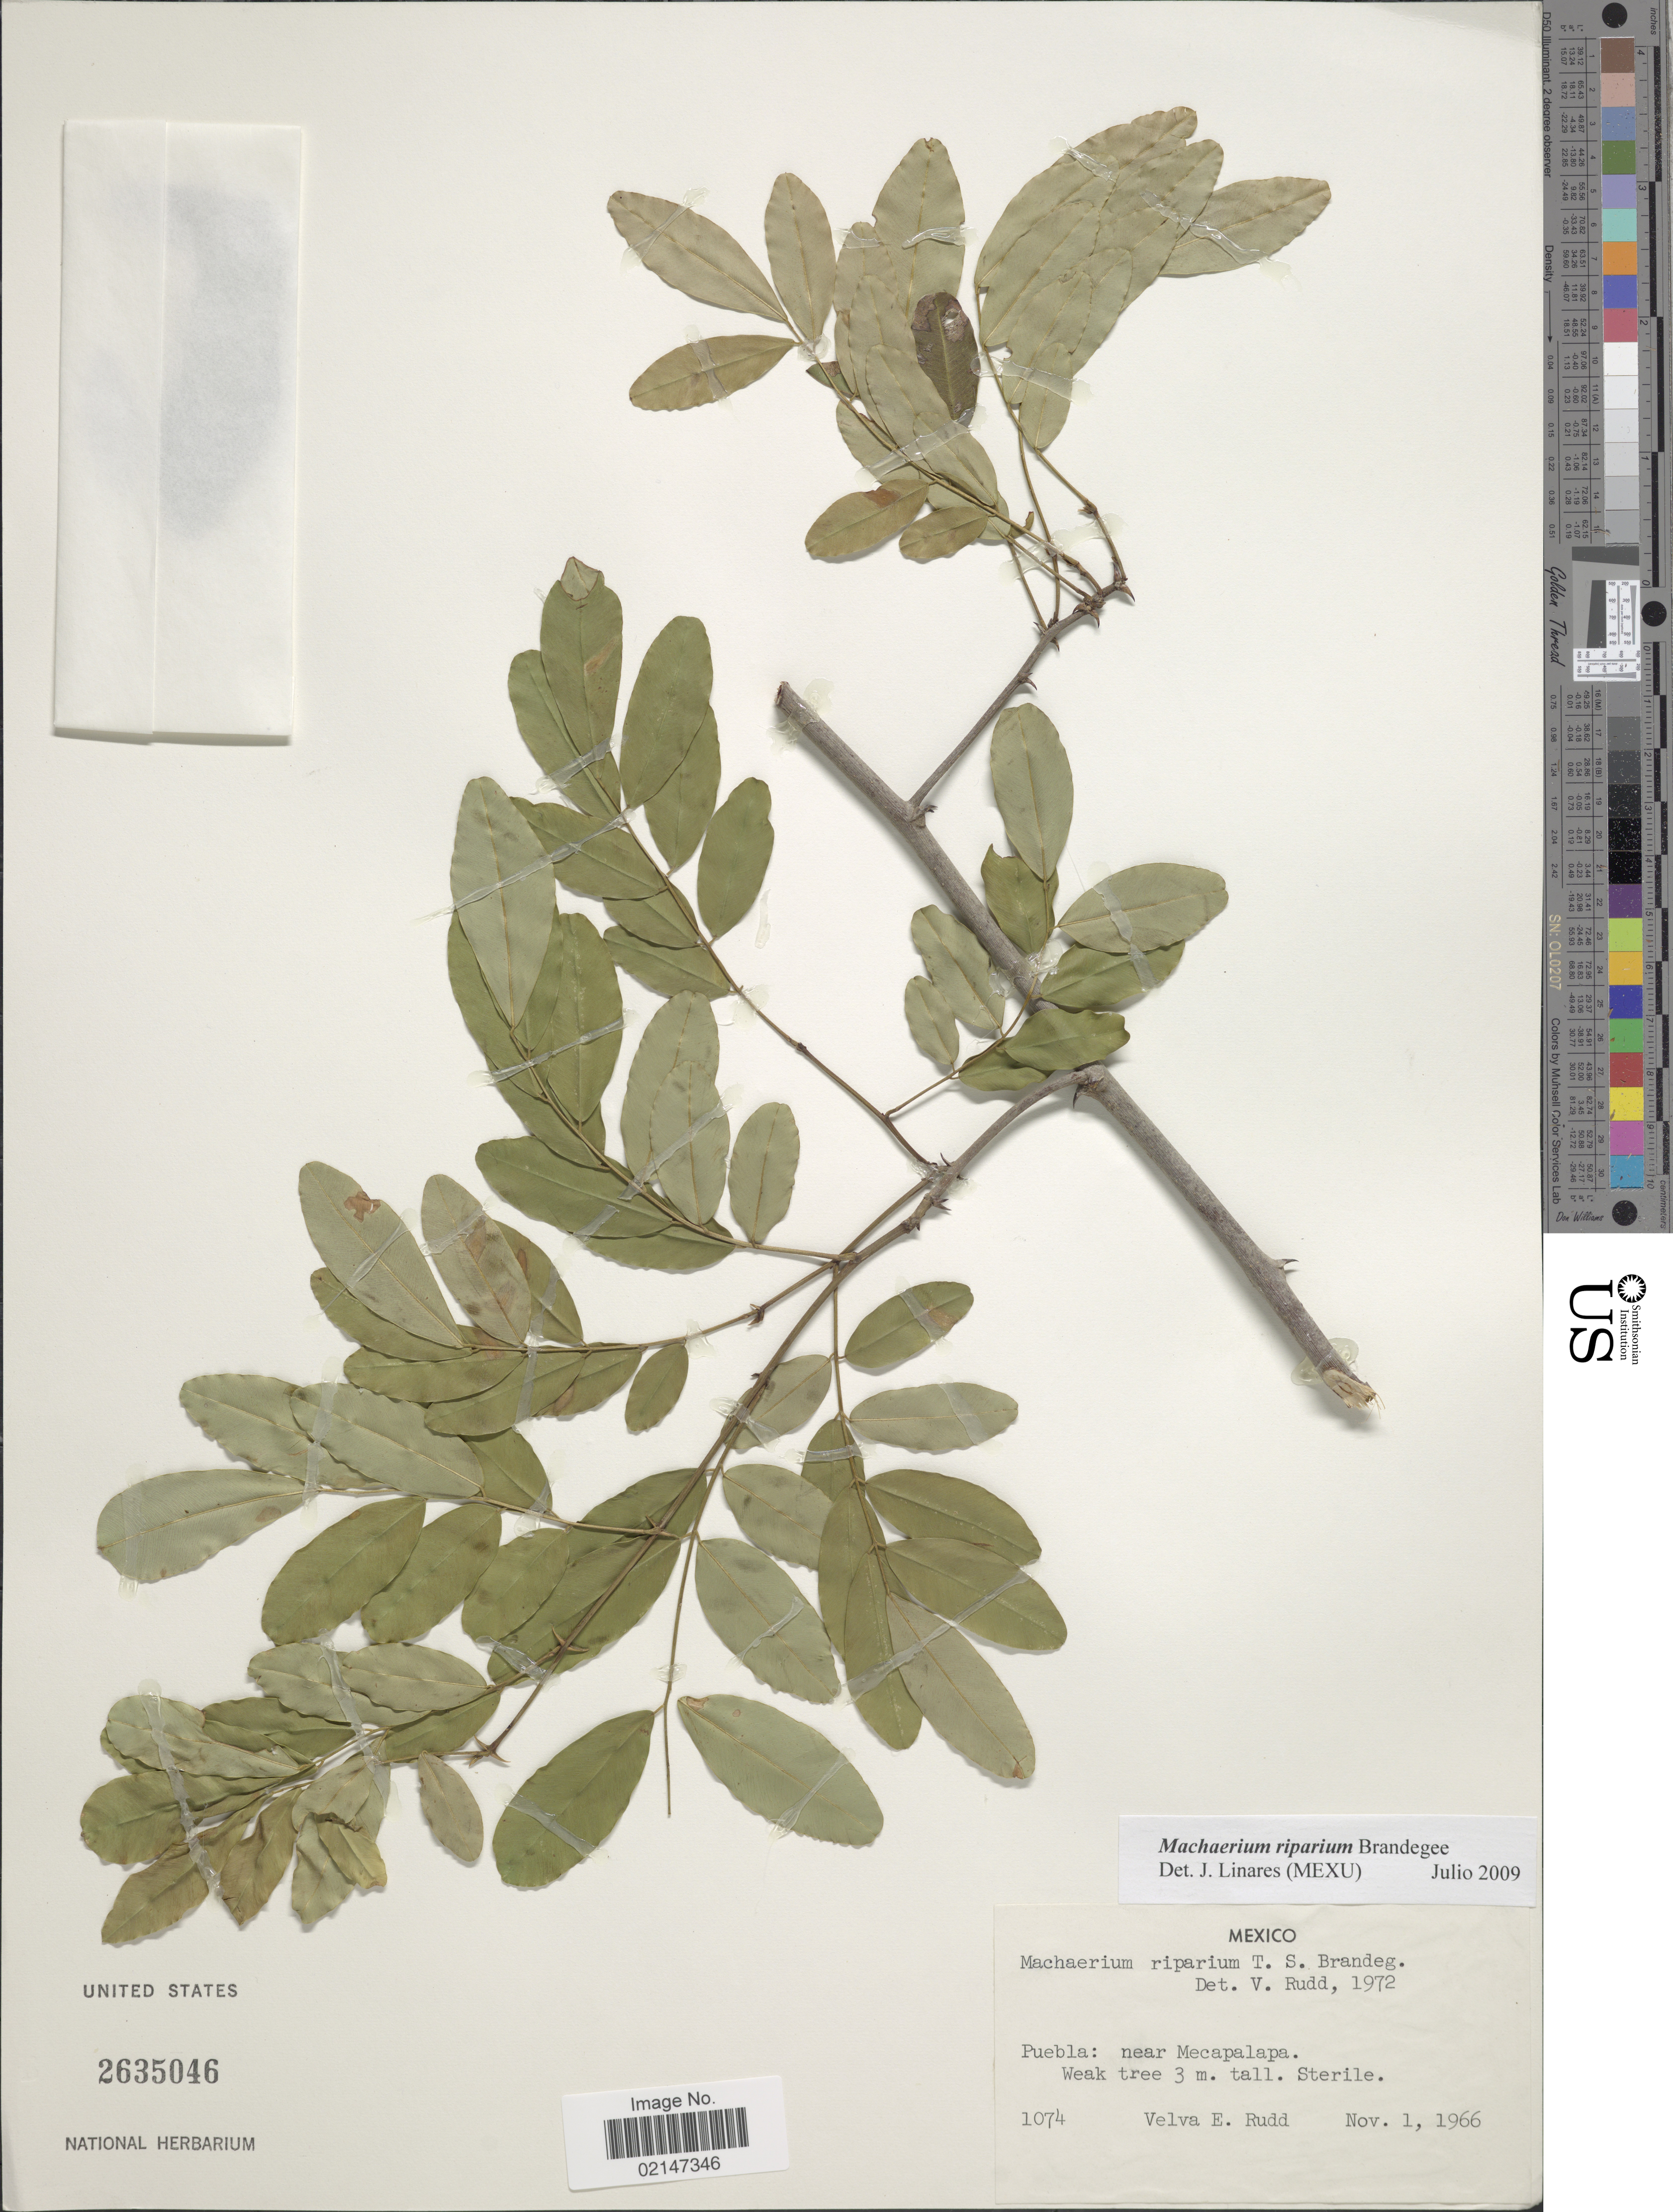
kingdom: Plantae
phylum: Tracheophyta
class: Magnoliopsida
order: Fabales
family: Fabaceae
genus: Machaerium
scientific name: Machaerium riparium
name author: Brandegee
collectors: V. E. Rudd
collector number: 1074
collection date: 1966-11-01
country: Mexico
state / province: Puebla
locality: Near Mecalapa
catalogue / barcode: US 2635046